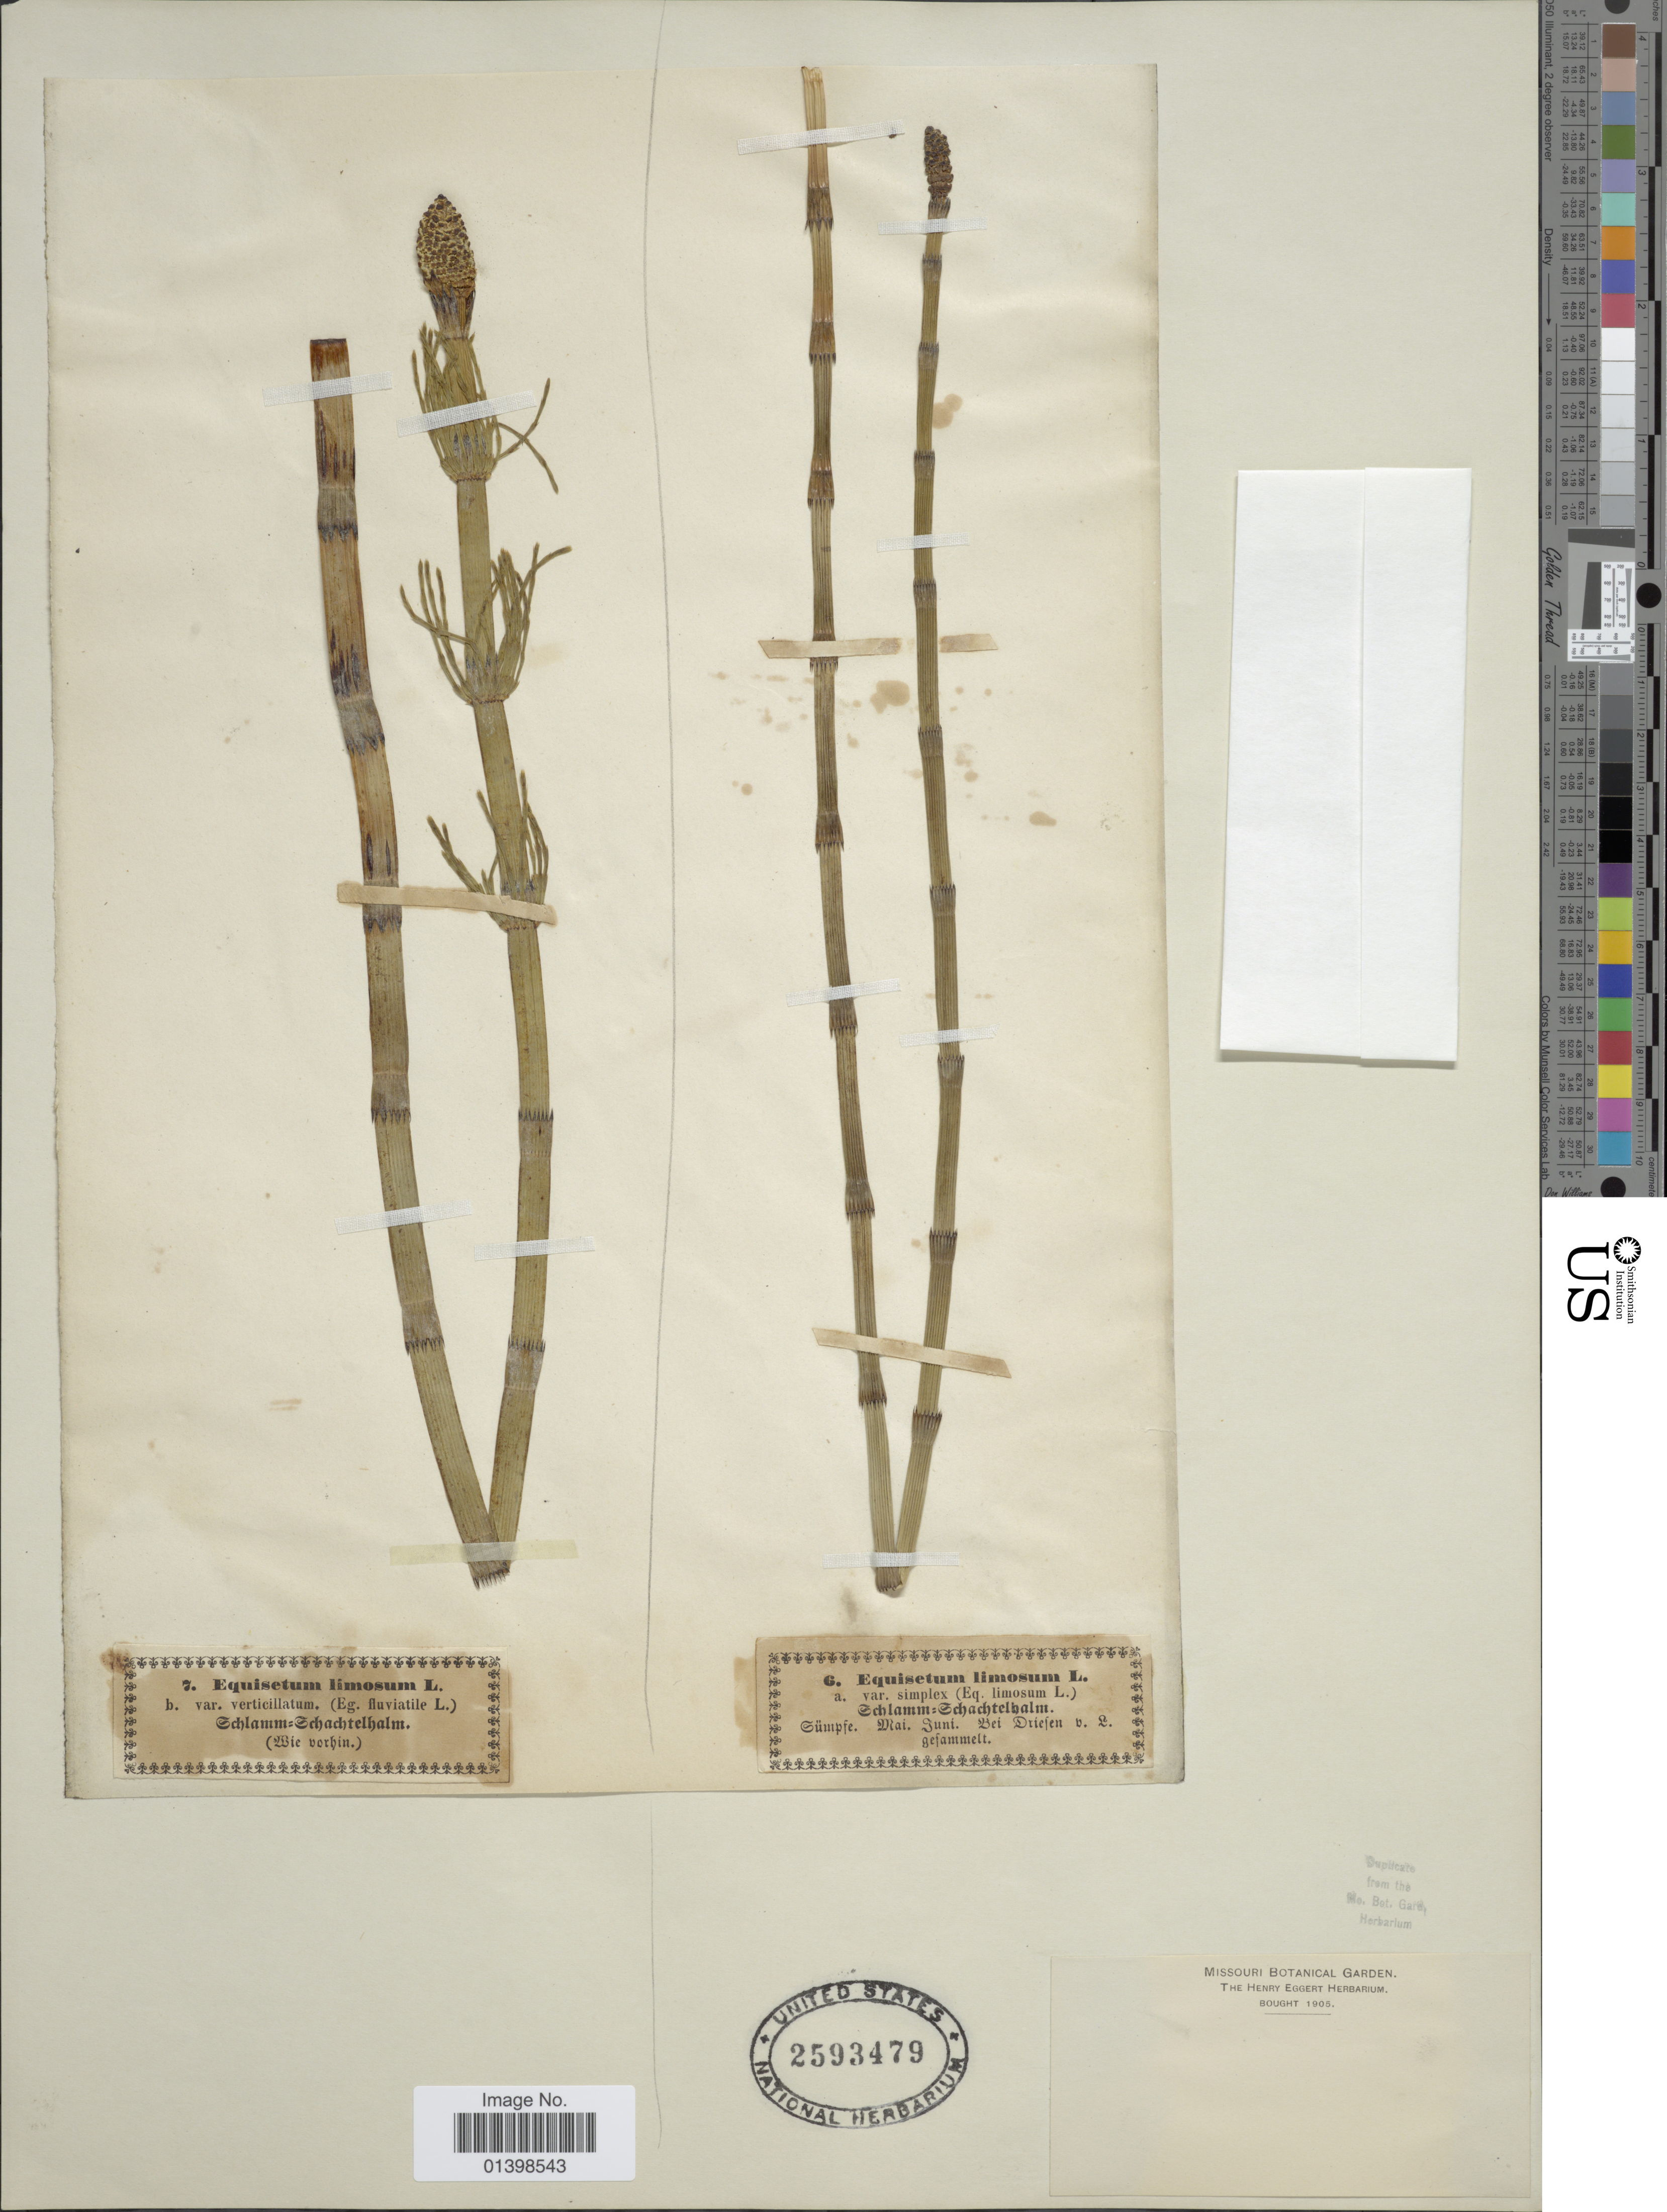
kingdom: Plantae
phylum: Tracheophyta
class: Polypodiopsida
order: Equisetales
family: Equisetaceae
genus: Equisetum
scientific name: Equisetum fluviatile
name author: L.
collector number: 7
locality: Schlamm=Schachtelhalm [interpreted]